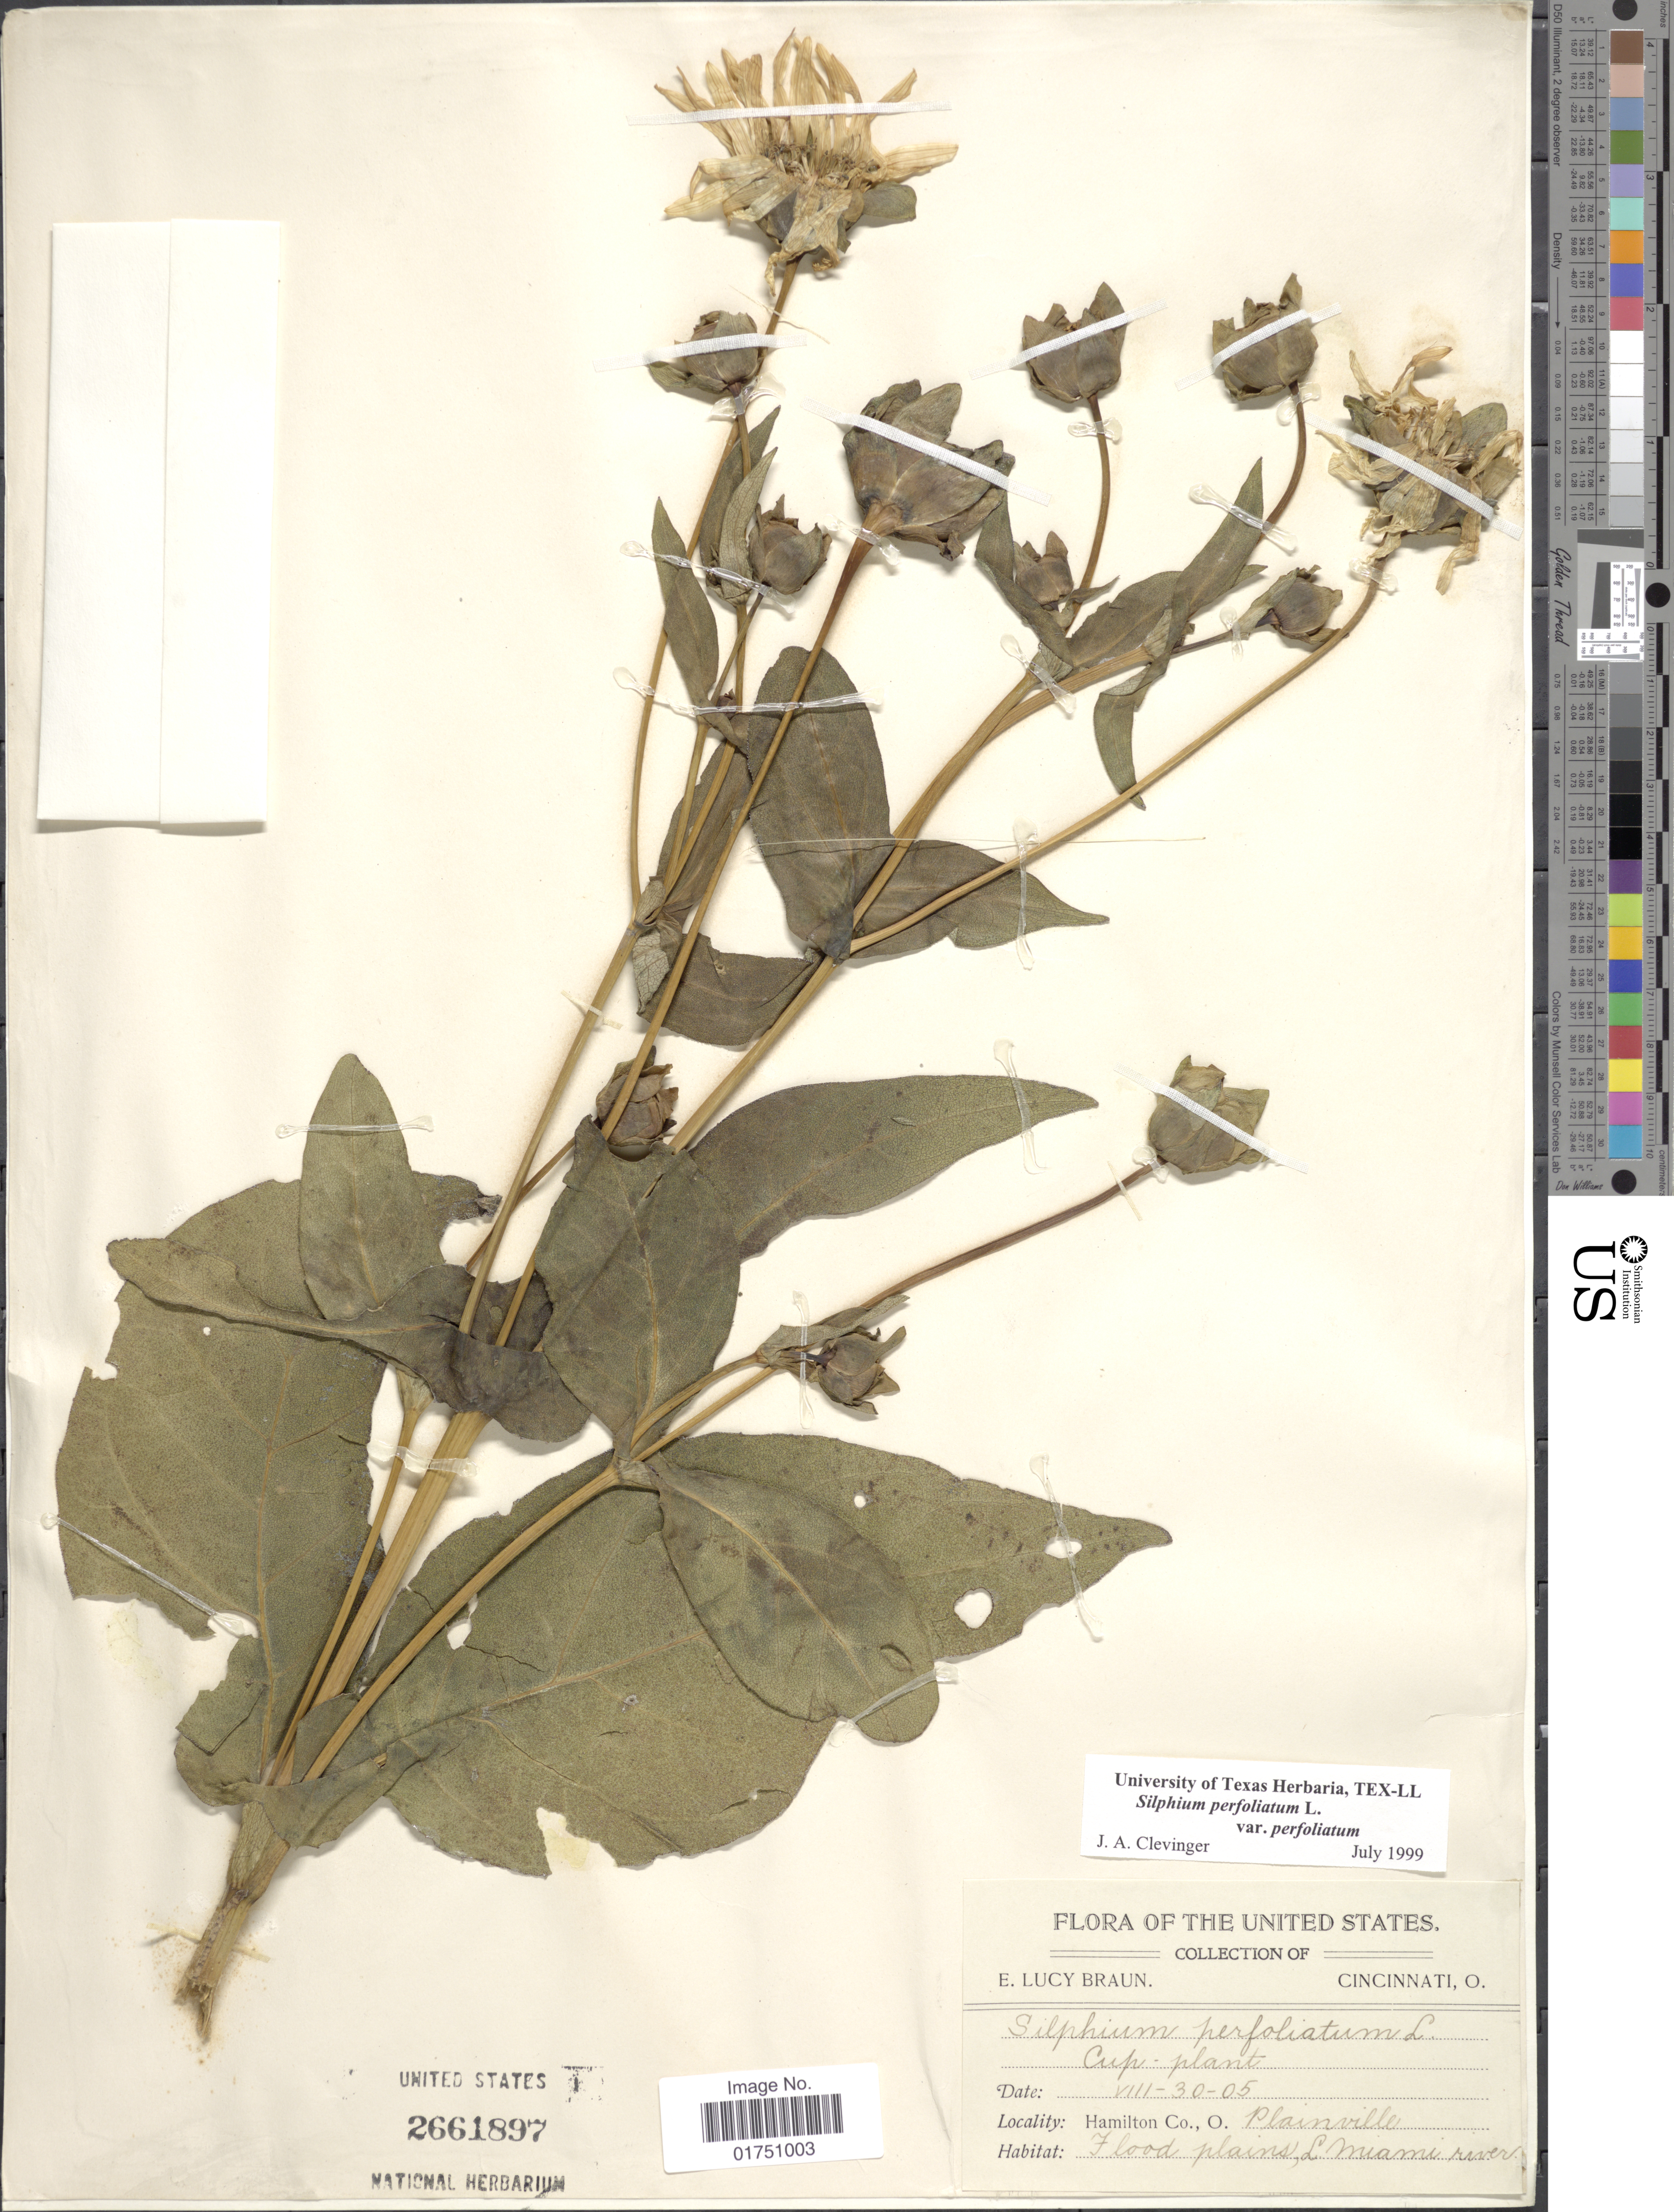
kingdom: Plantae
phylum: Tracheophyta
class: Magnoliopsida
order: Asterales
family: Asteraceae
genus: Silphium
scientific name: Silphium perfoliatum var. perfoliatum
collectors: E. L. Braun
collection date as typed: Transcribed d/m/y: 30/8/05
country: United States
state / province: Ohio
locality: Hamilton Co., O. Plainville. Flood plains, L Miami river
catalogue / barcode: US 2661897